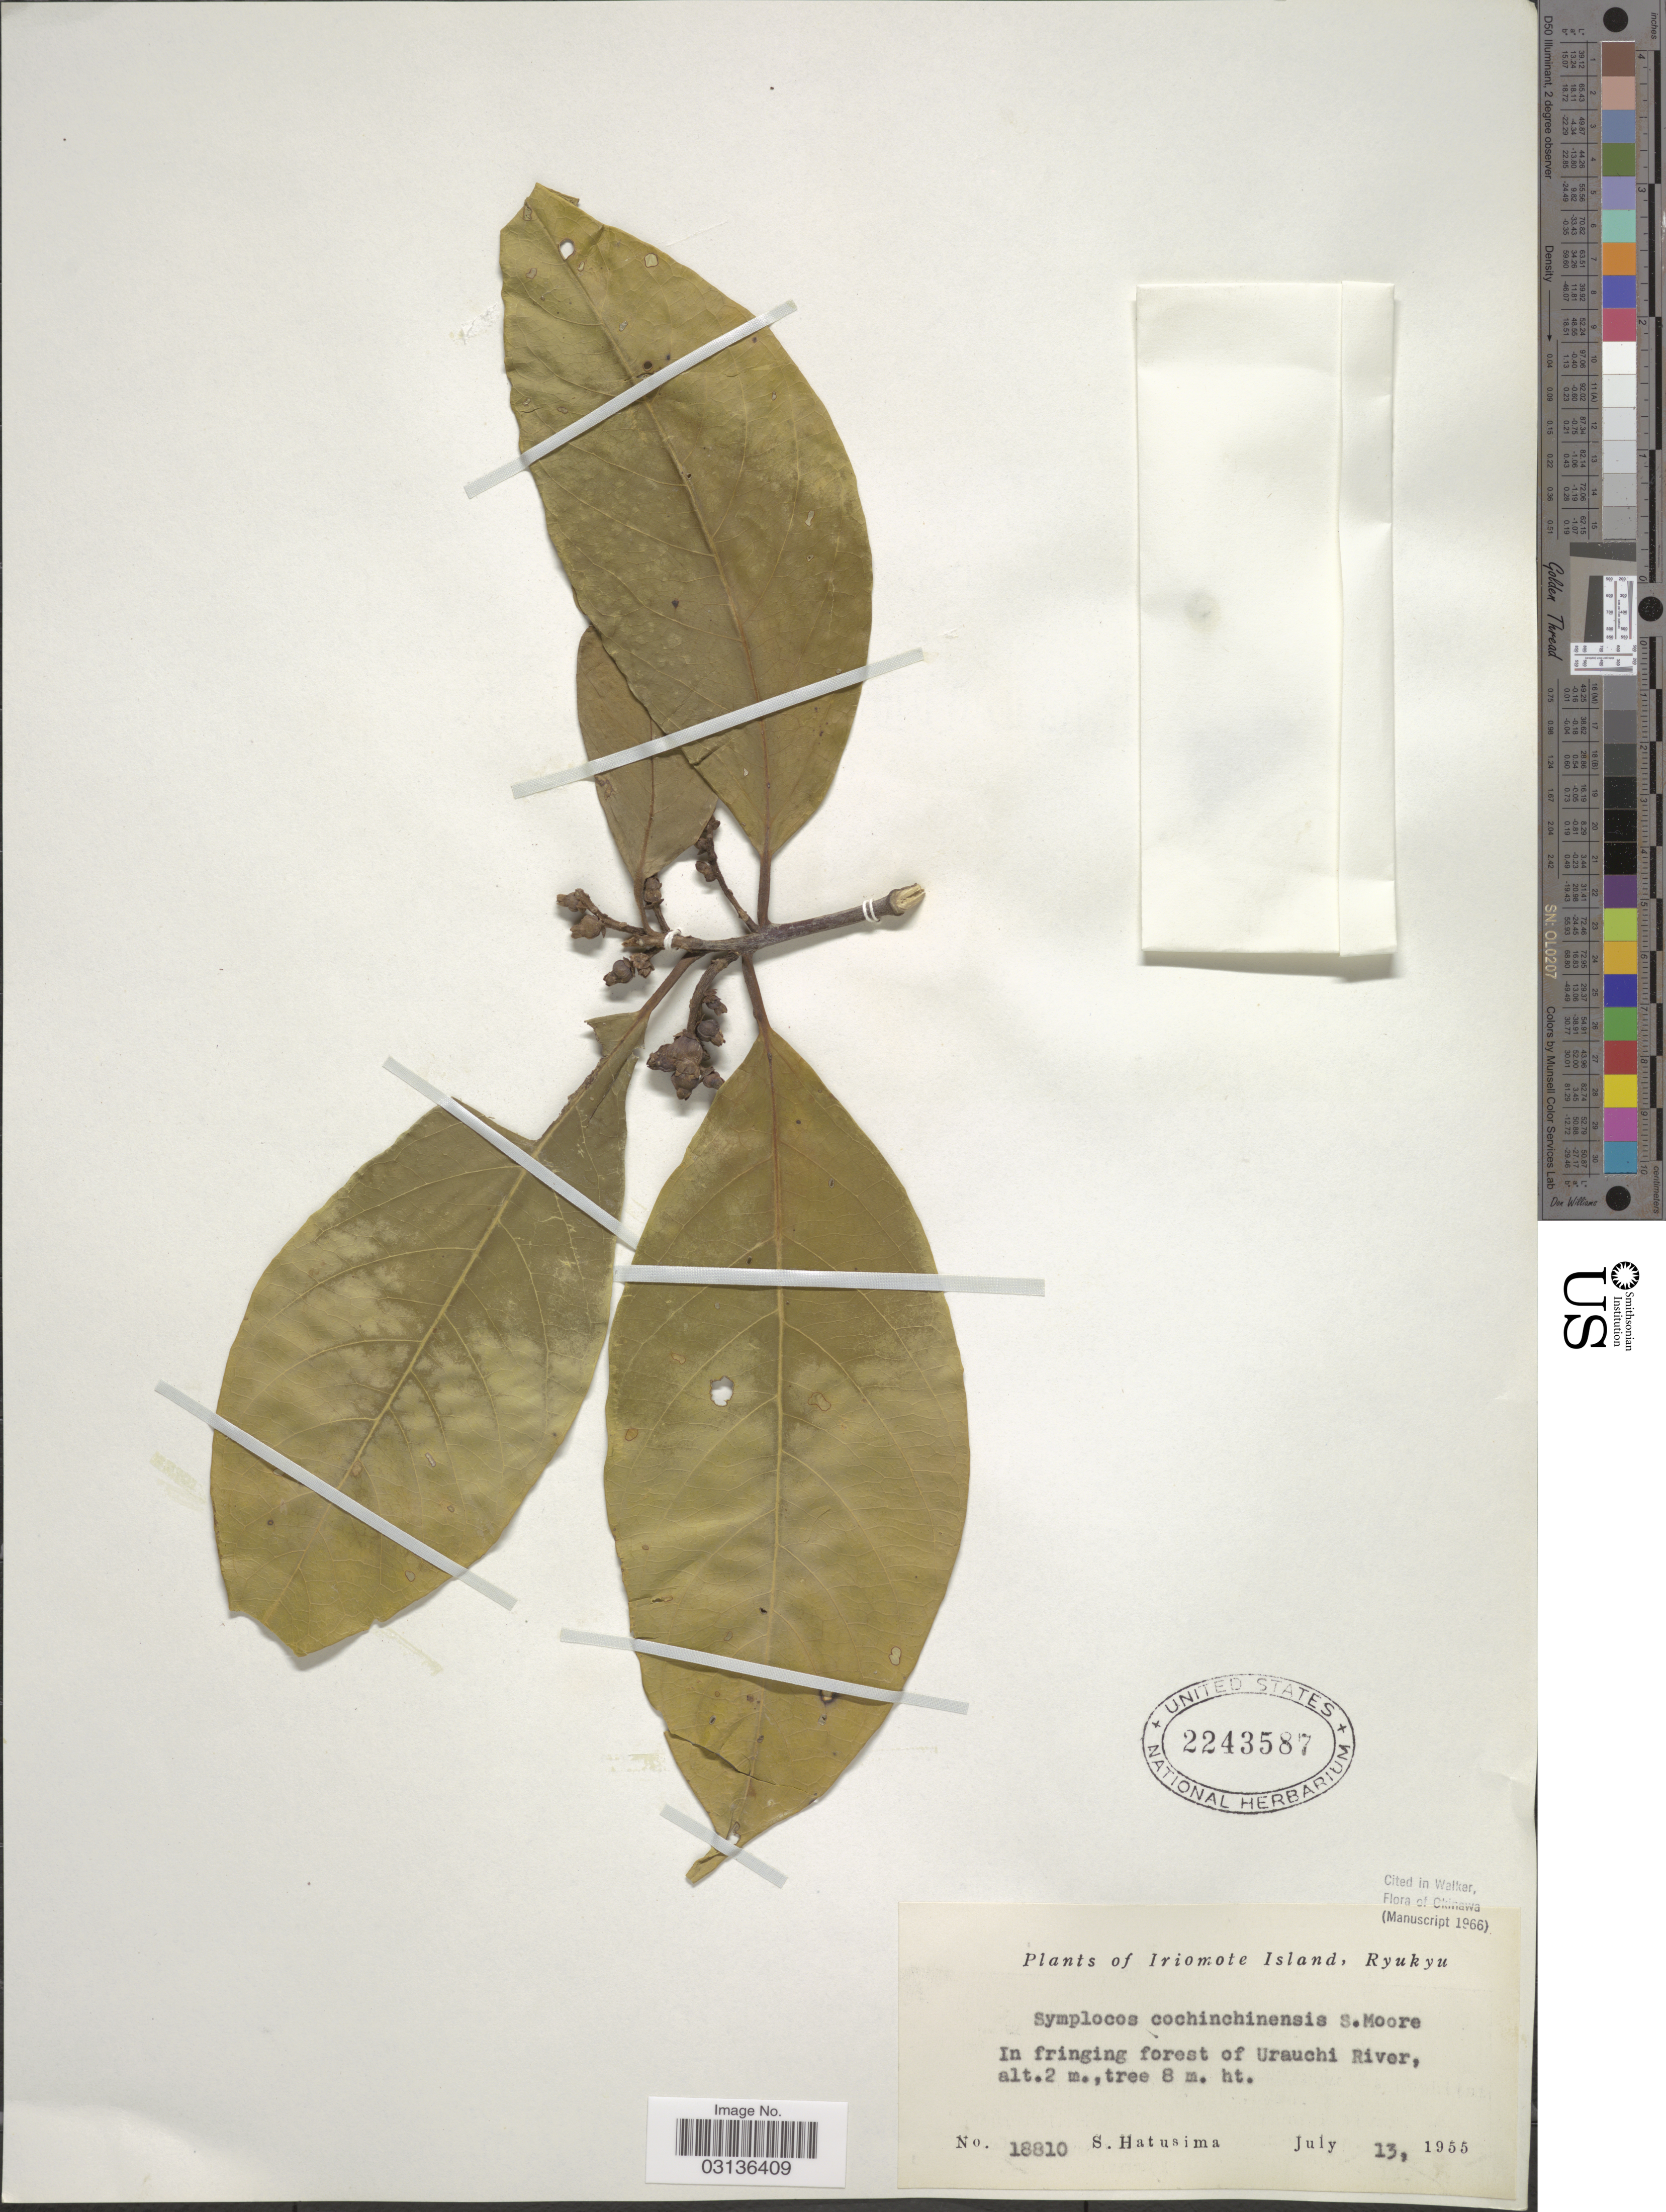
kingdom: Plantae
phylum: Tracheophyta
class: Magnoliopsida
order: Ericales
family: Symplocaceae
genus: Symplocos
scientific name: Symplocos cochinchinensis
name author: (Lour.) S. Moore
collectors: S. Hatusima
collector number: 18810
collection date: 1955-07-13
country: Japan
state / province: Okinawa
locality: Iriomote Island, Ryukyu. In fringing forest of Urauchi River.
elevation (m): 2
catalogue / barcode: US 2243587